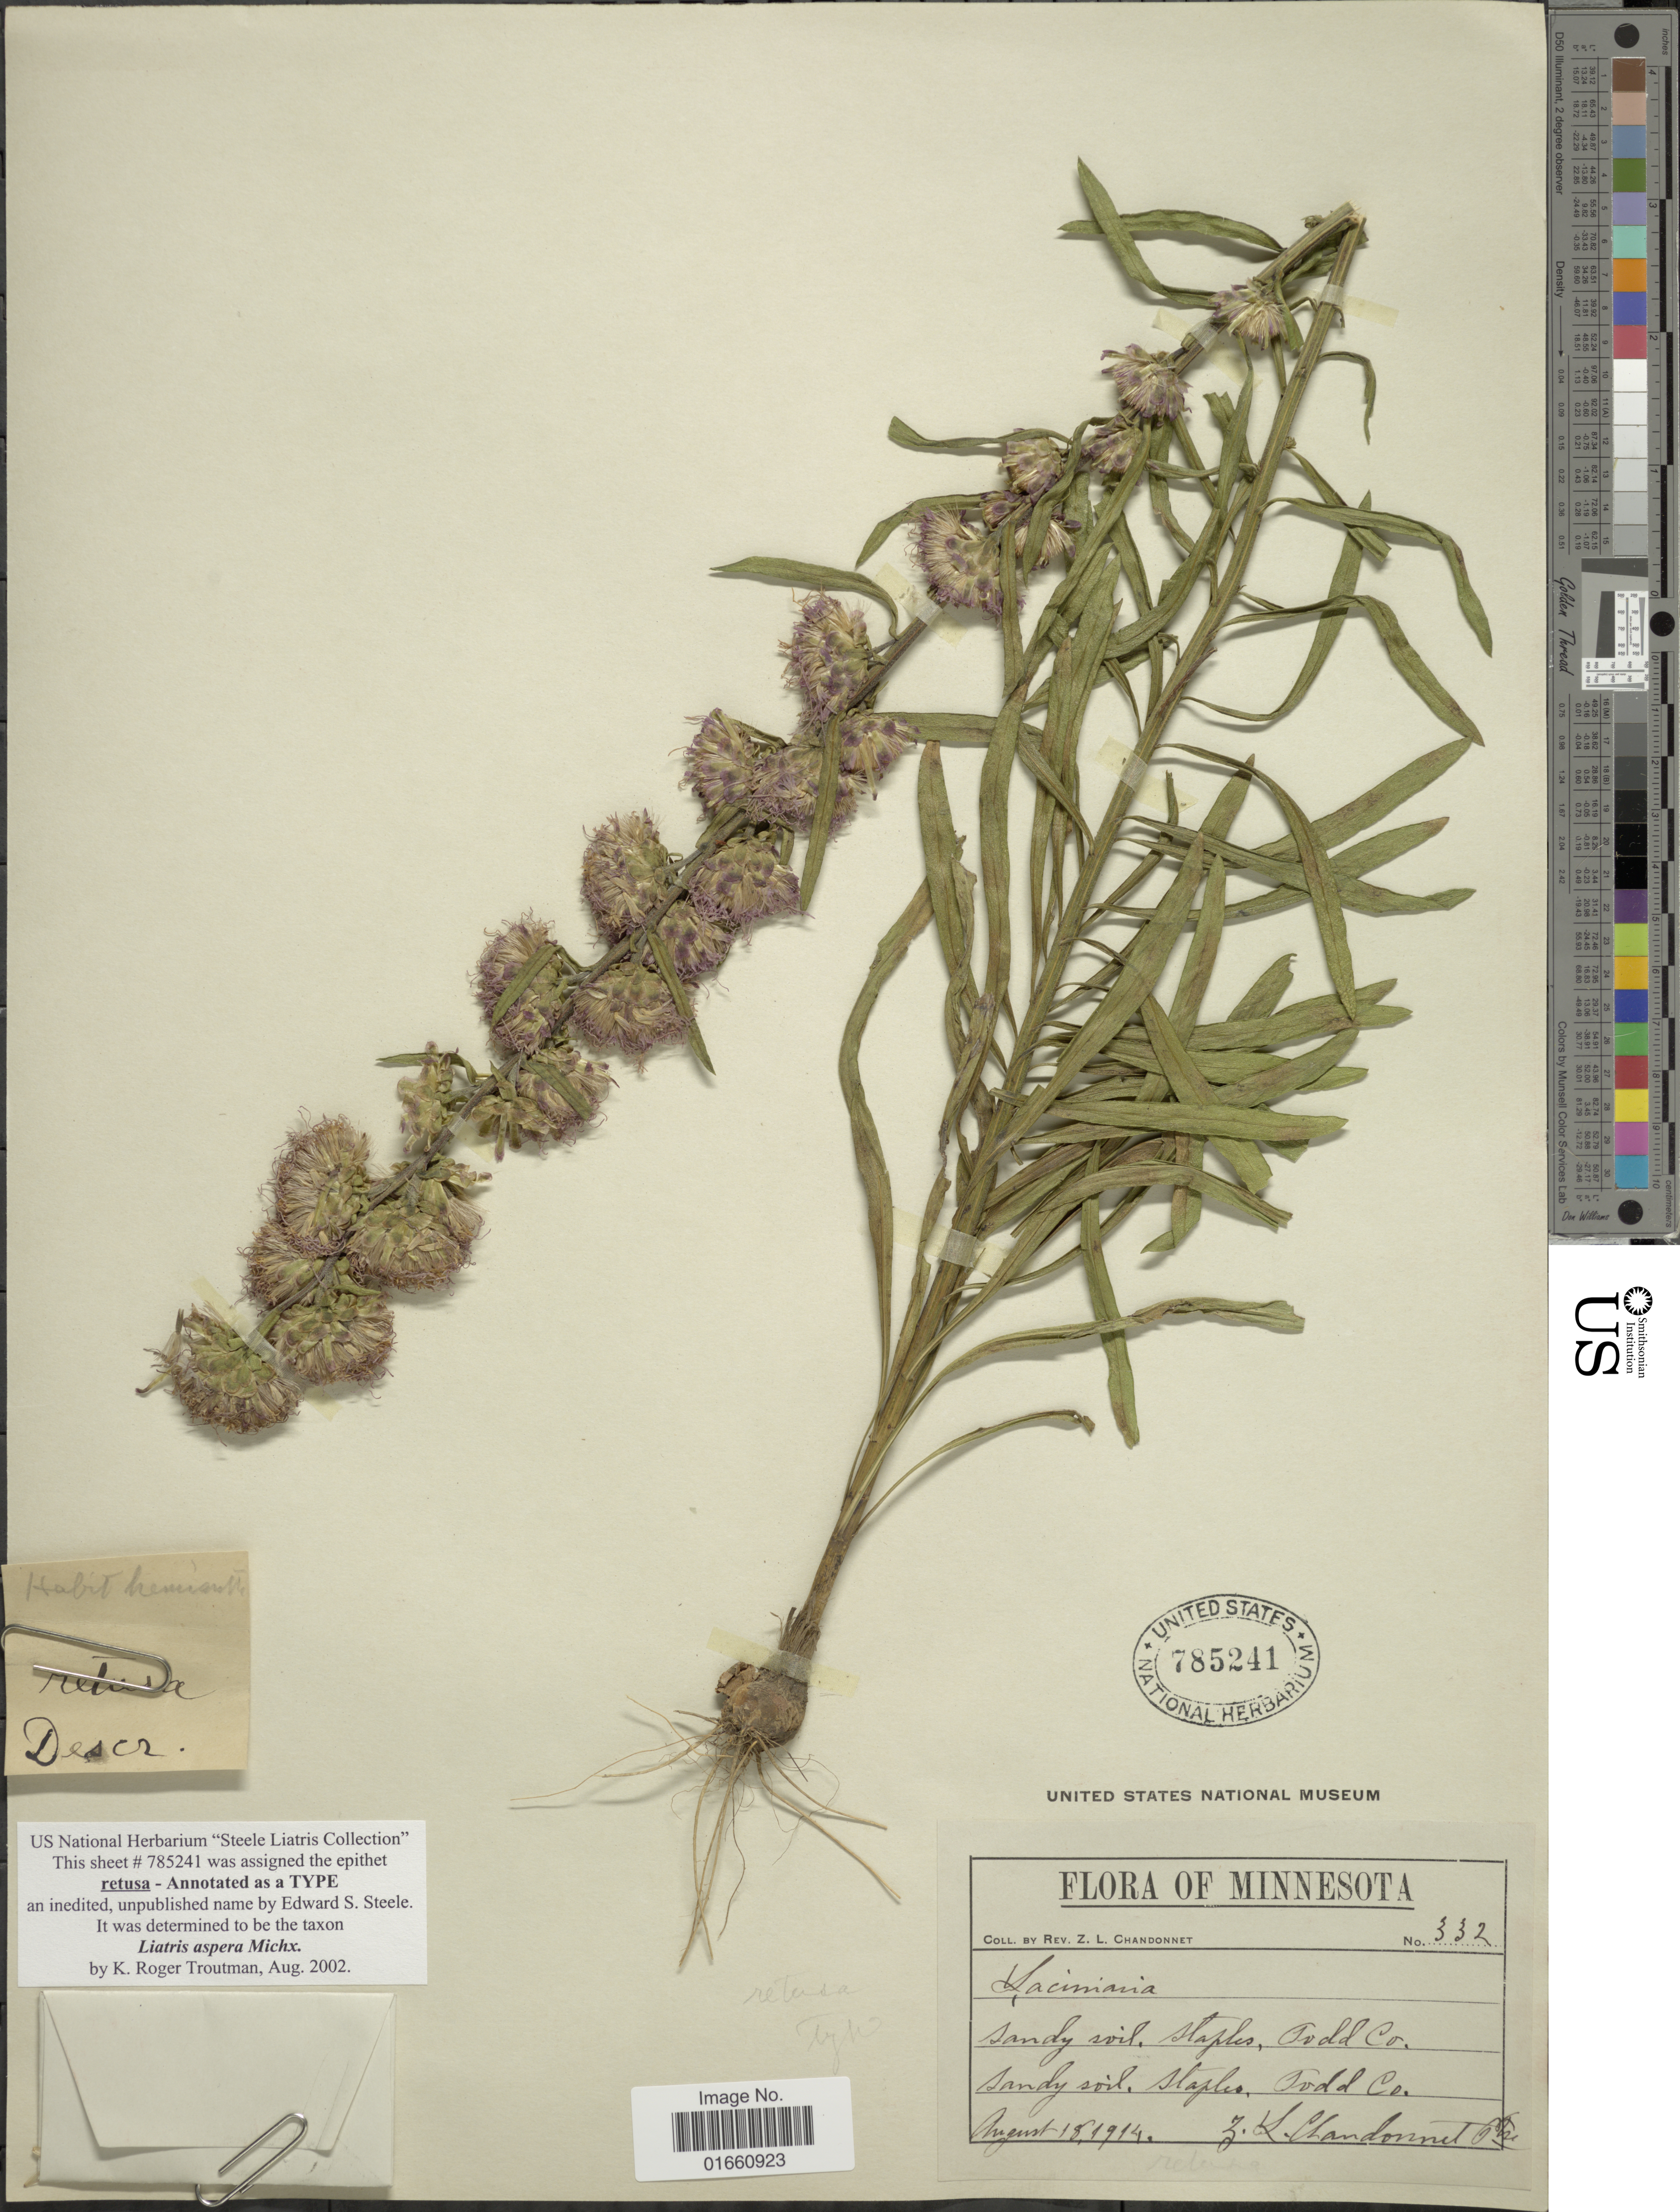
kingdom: Plantae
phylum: Tracheophyta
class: Magnoliopsida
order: Asterales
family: Asteraceae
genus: Liatris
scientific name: Liatris aspera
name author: Michx.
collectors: Z. Chandonnet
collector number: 332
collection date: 1914-08-18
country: United States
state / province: Indiana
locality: Staples, Todd Co.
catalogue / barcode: US 785241